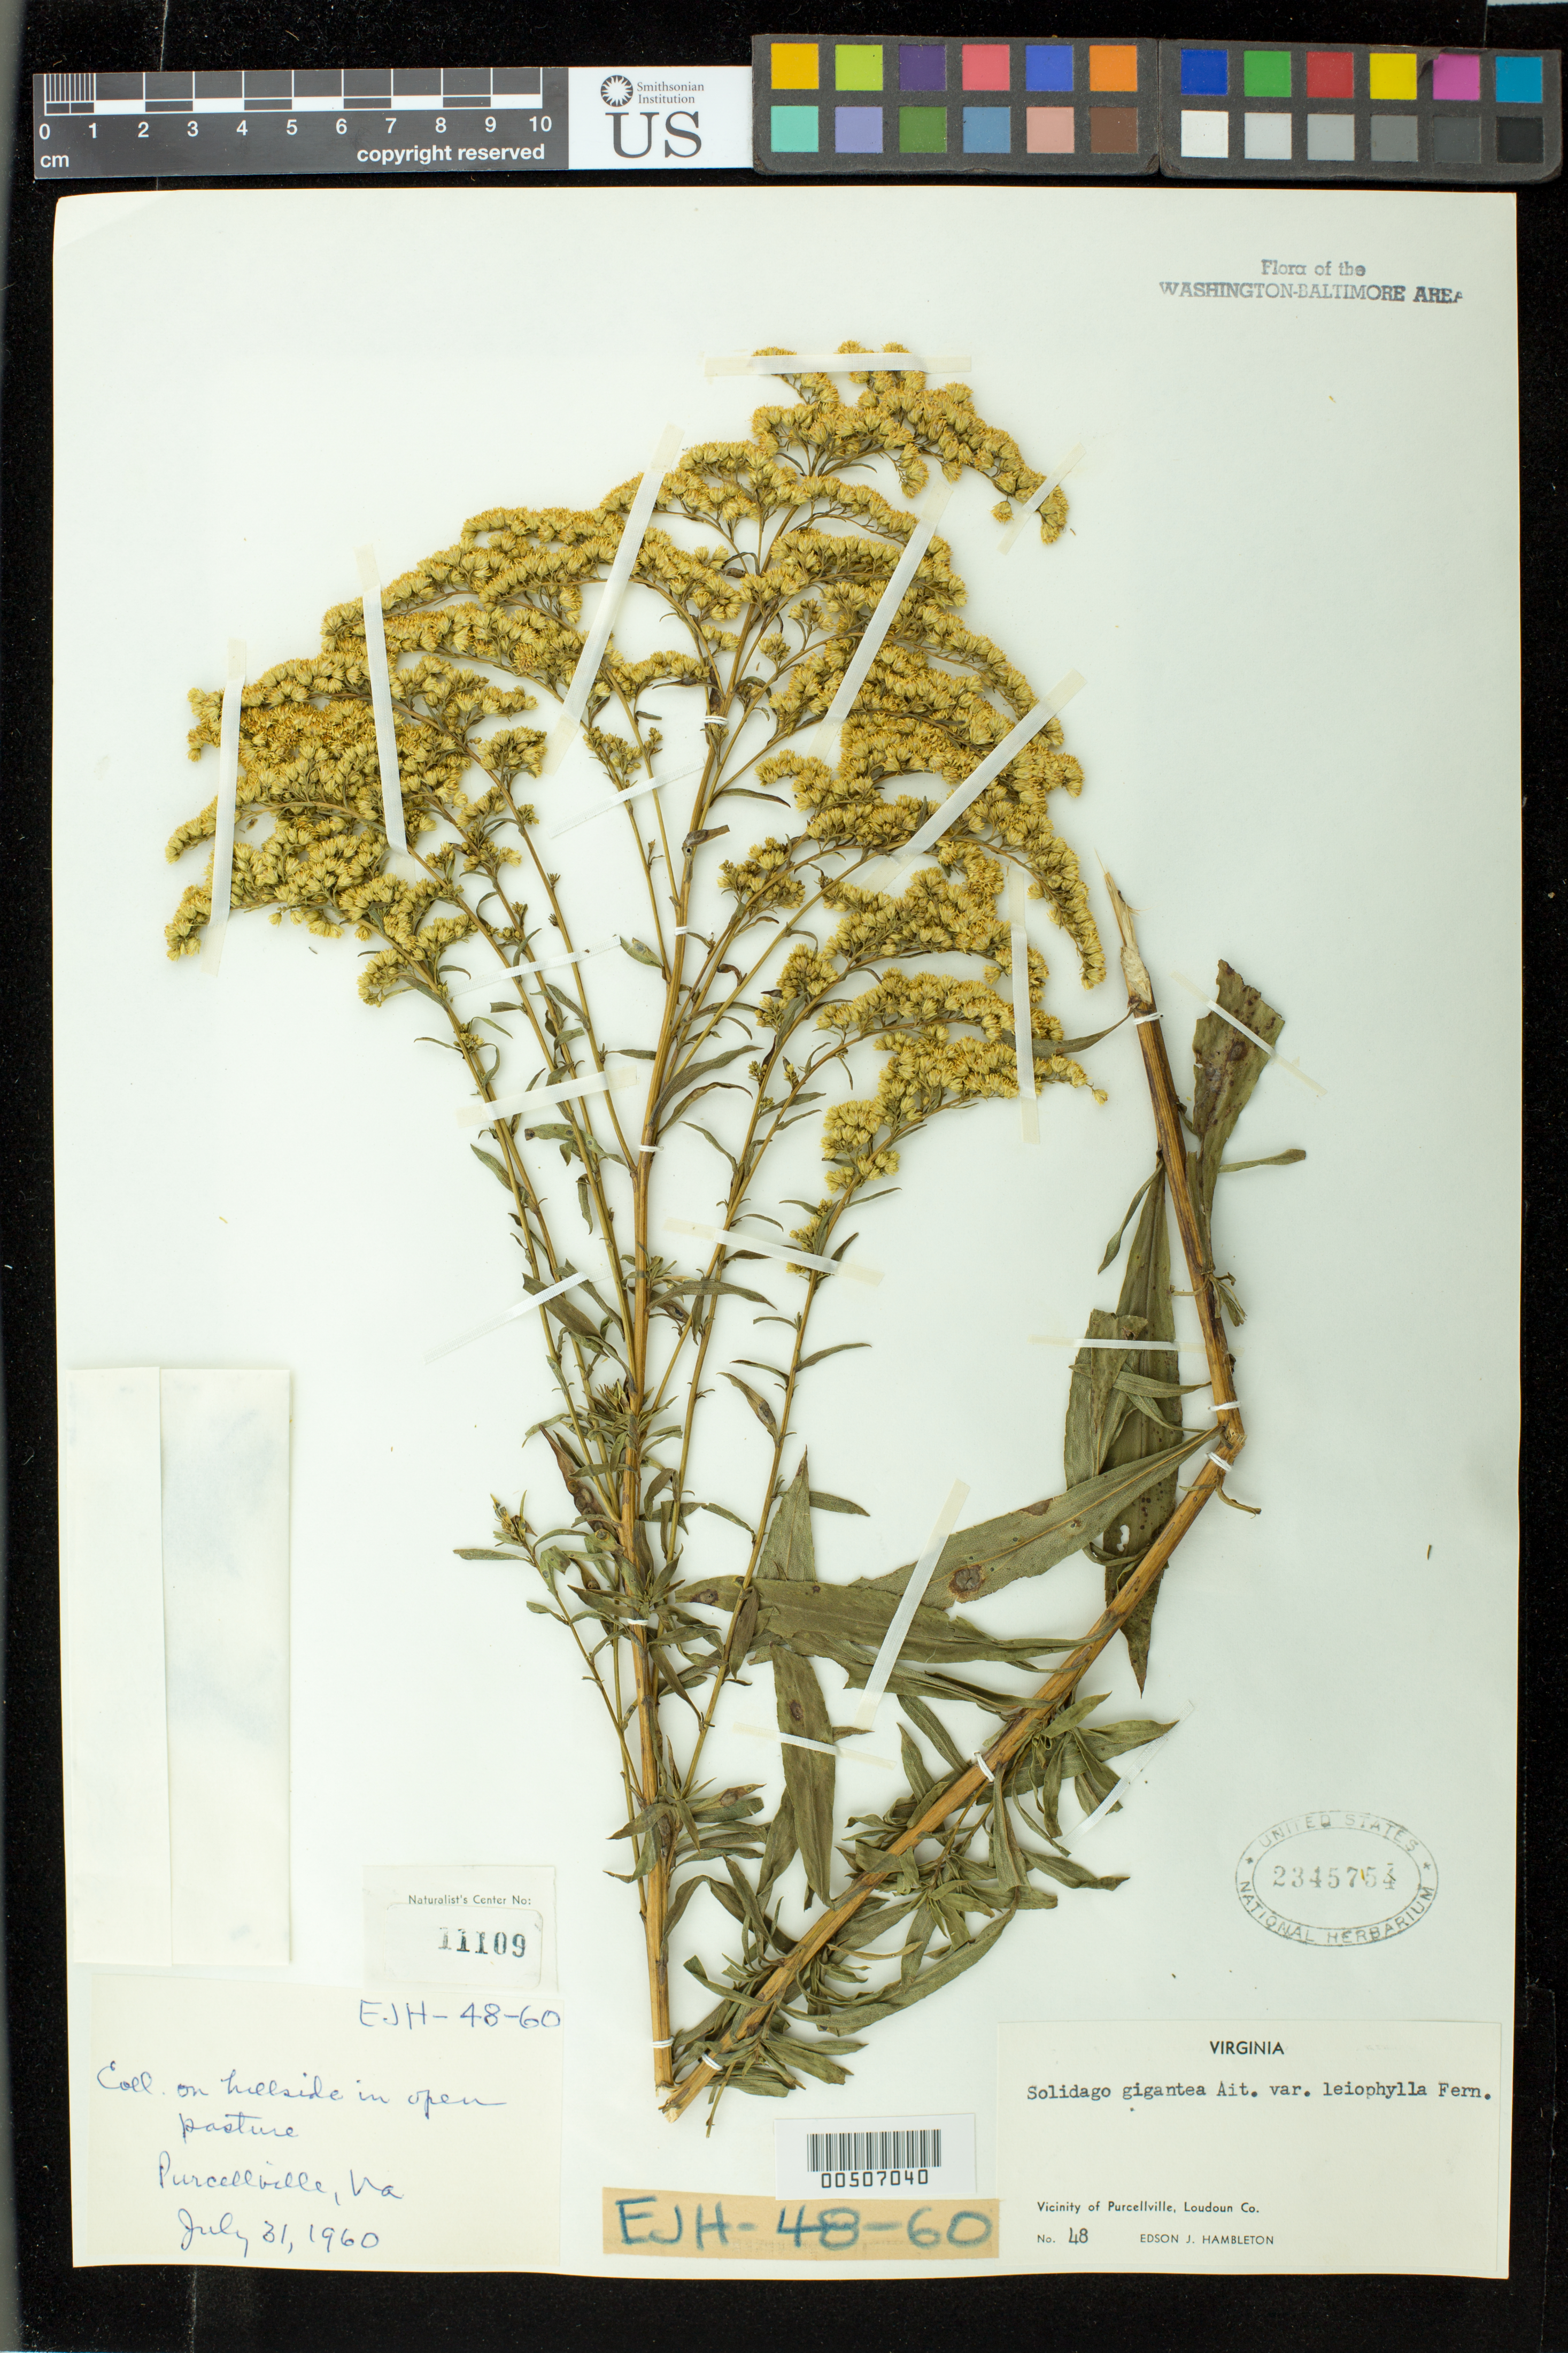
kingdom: Plantae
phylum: Tracheophyta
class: Magnoliopsida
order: Asterales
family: Asteraceae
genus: Solidago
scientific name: Solidago gigantea var. leiophylla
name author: Fernald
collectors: E. Hambleton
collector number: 48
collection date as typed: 31 Jul 1960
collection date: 1960-07-31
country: United States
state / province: Virginia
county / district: Loudoun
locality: Purcellville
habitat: hillside in open pasture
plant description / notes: Specimens returned from Naturalist Center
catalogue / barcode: US 2345754